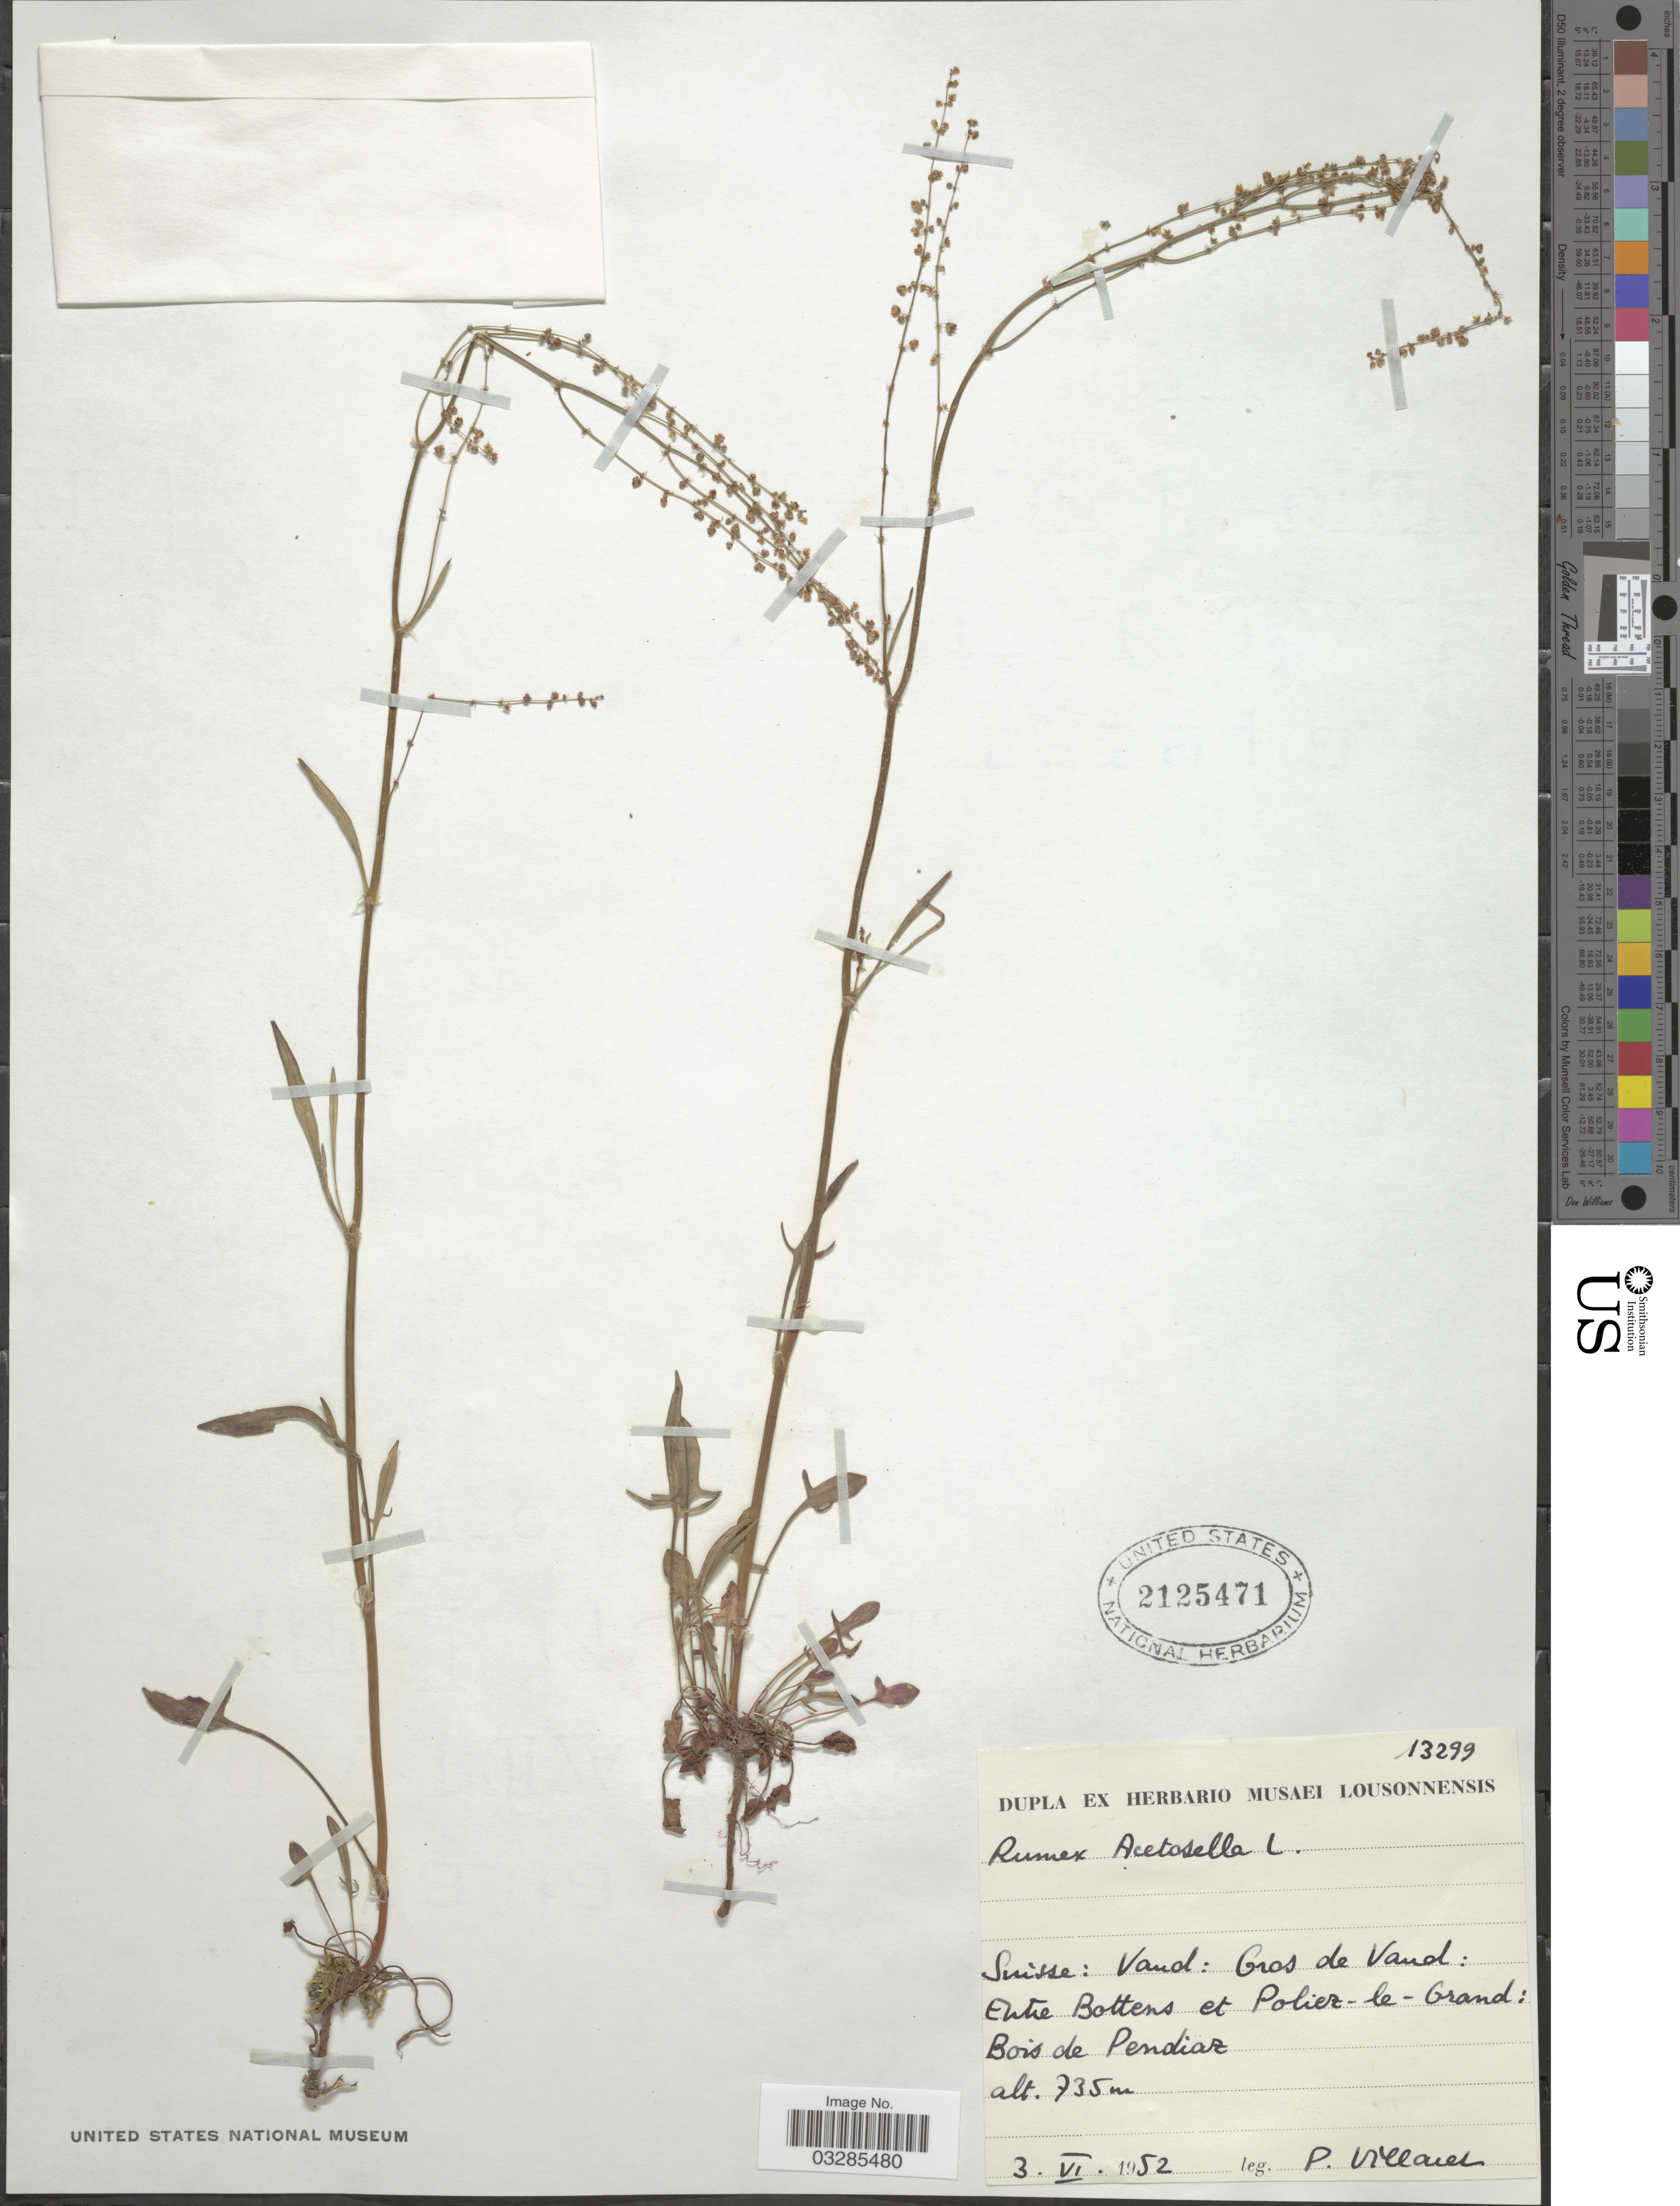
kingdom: Plantae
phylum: Tracheophyta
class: Magnoliopsida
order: Caryophyllales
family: Polygonaceae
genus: Rumex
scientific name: Rumex acetosella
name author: L.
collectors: P. Villaret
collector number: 13299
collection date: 1952-06-03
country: Switzerland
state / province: Vaud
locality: Suisse: Gros de Vaud: Entre Bottens et Poliez-le-Grand: Bois de Pendiar.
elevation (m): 735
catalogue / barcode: US 2125471